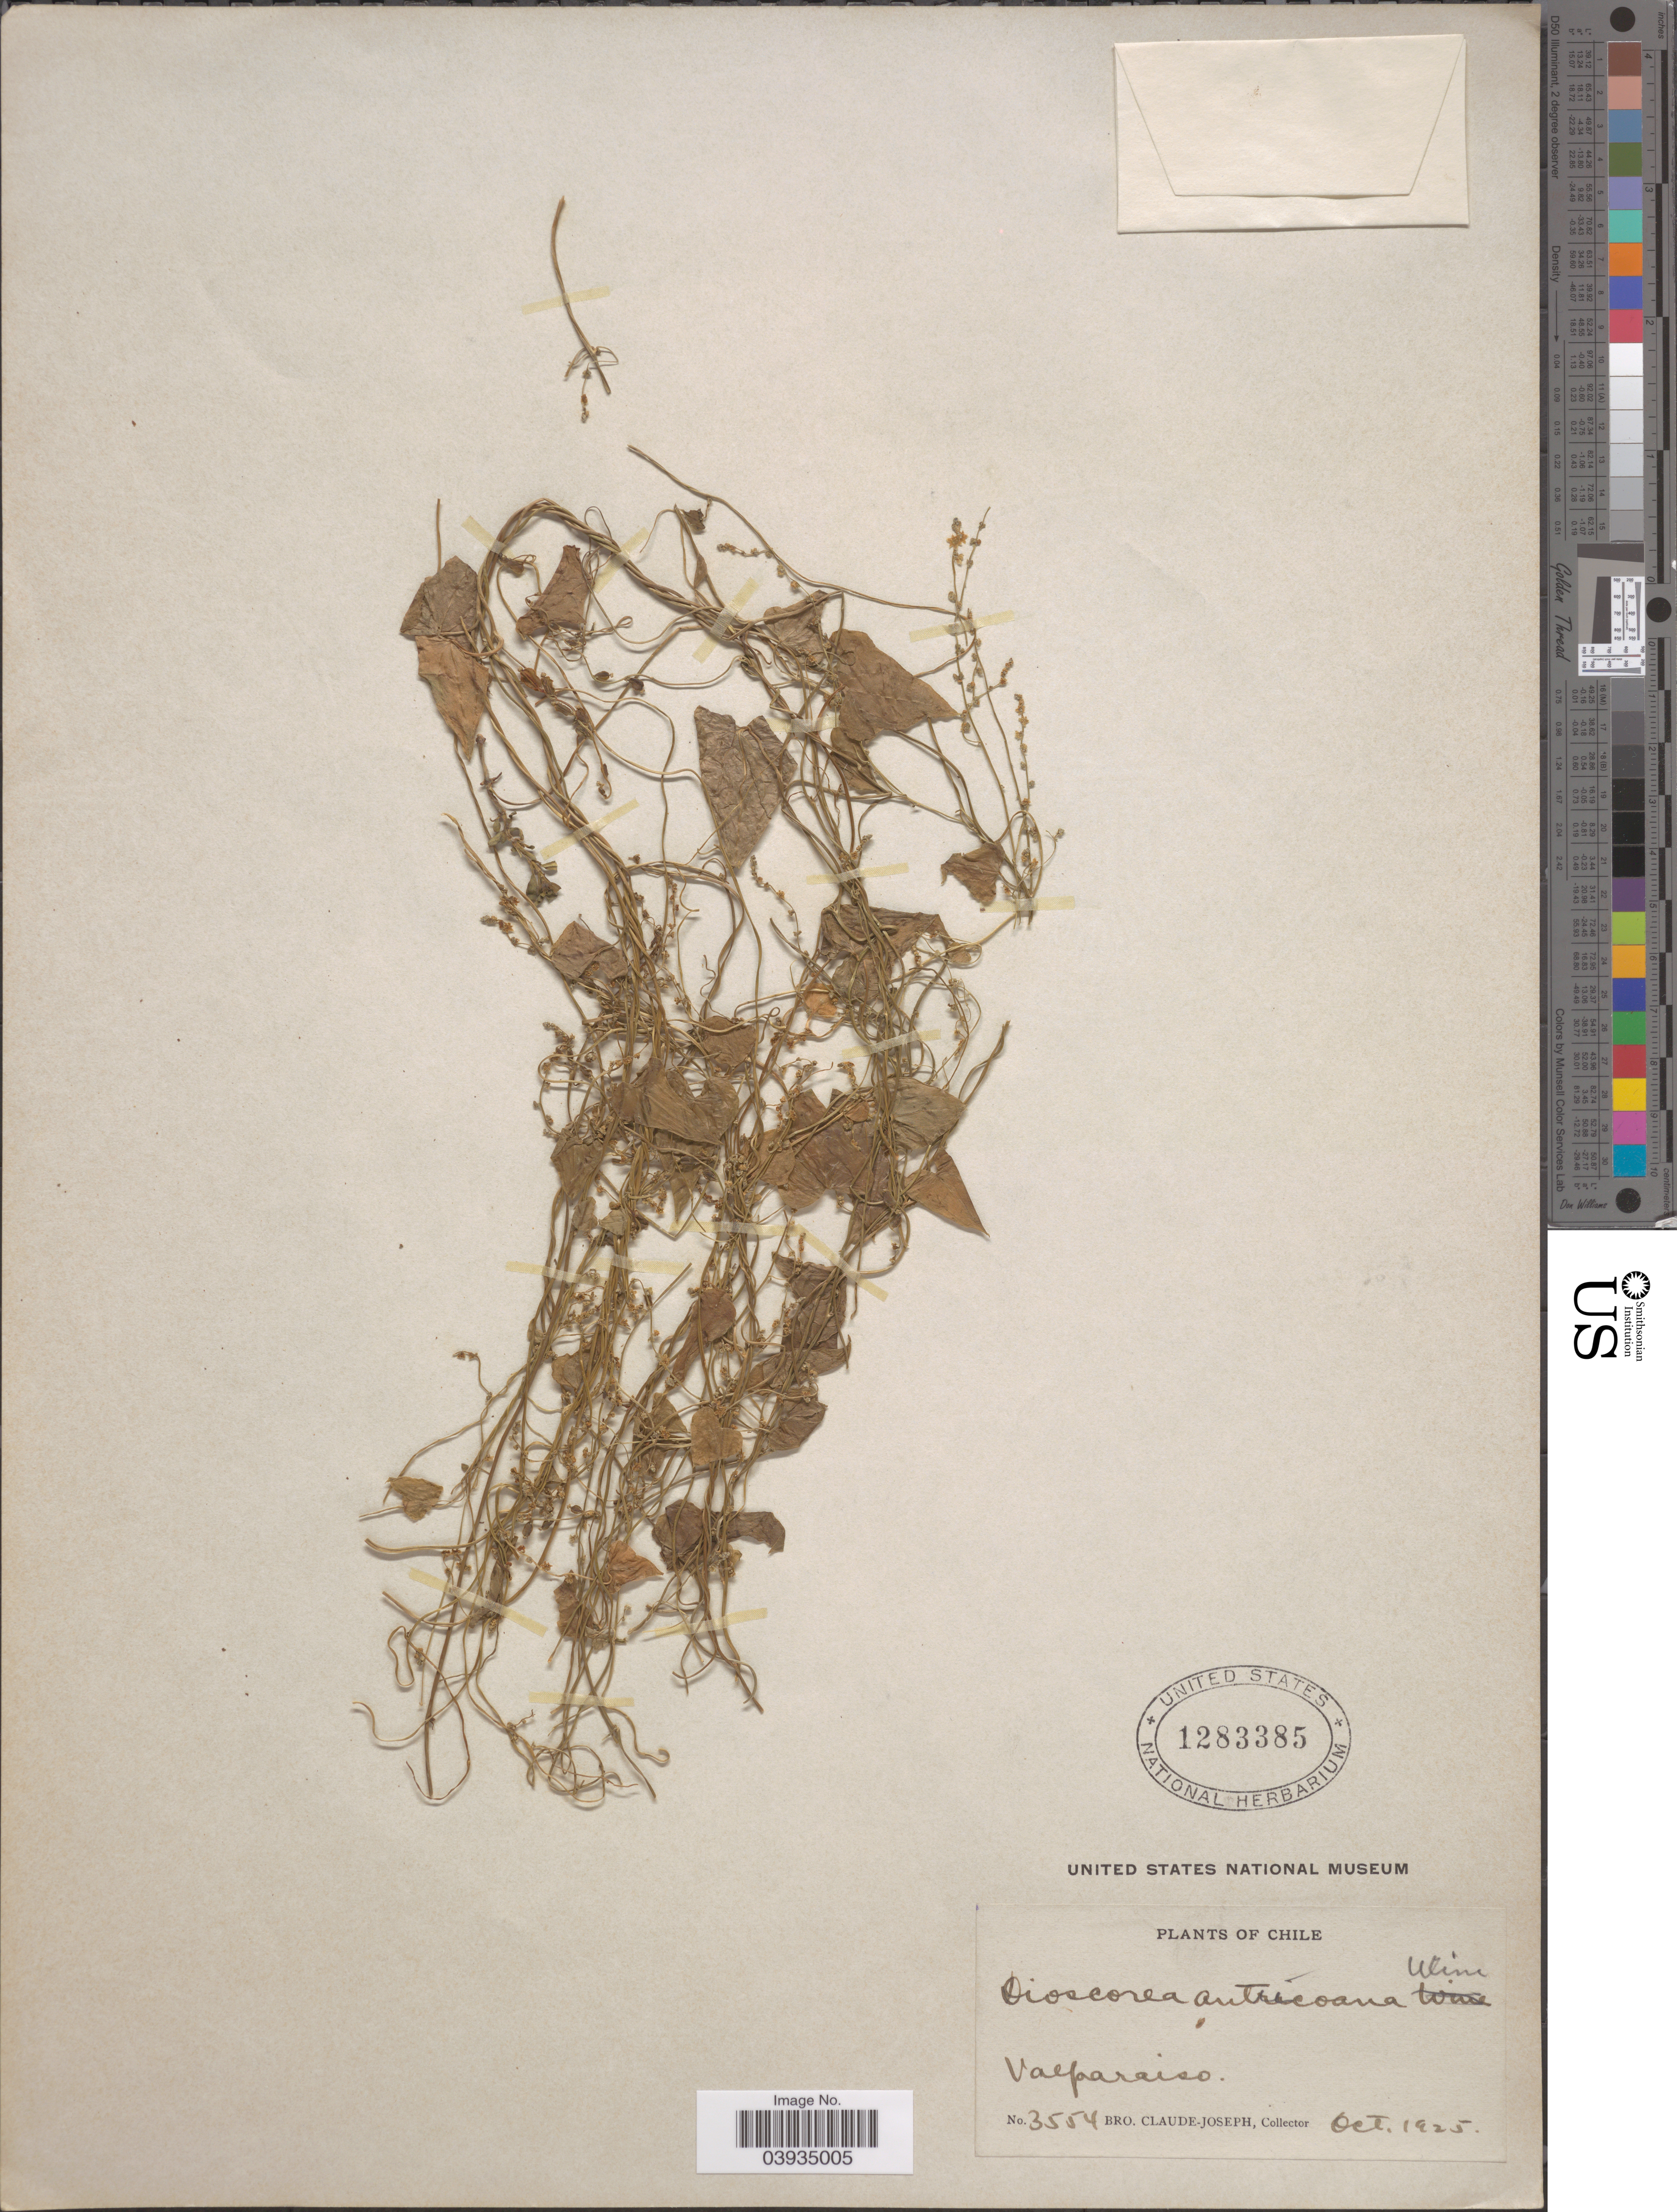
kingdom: Plantae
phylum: Tracheophyta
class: Liliopsida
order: Dioscoreales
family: Dioscoreaceae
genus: Dioscorea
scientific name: Dioscorea antucoana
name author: Uline ex R. Knuth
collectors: Bro. Claude-Joseph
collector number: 3554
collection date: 1925-10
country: Chile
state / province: Valparaíso (V)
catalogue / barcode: US 1283385